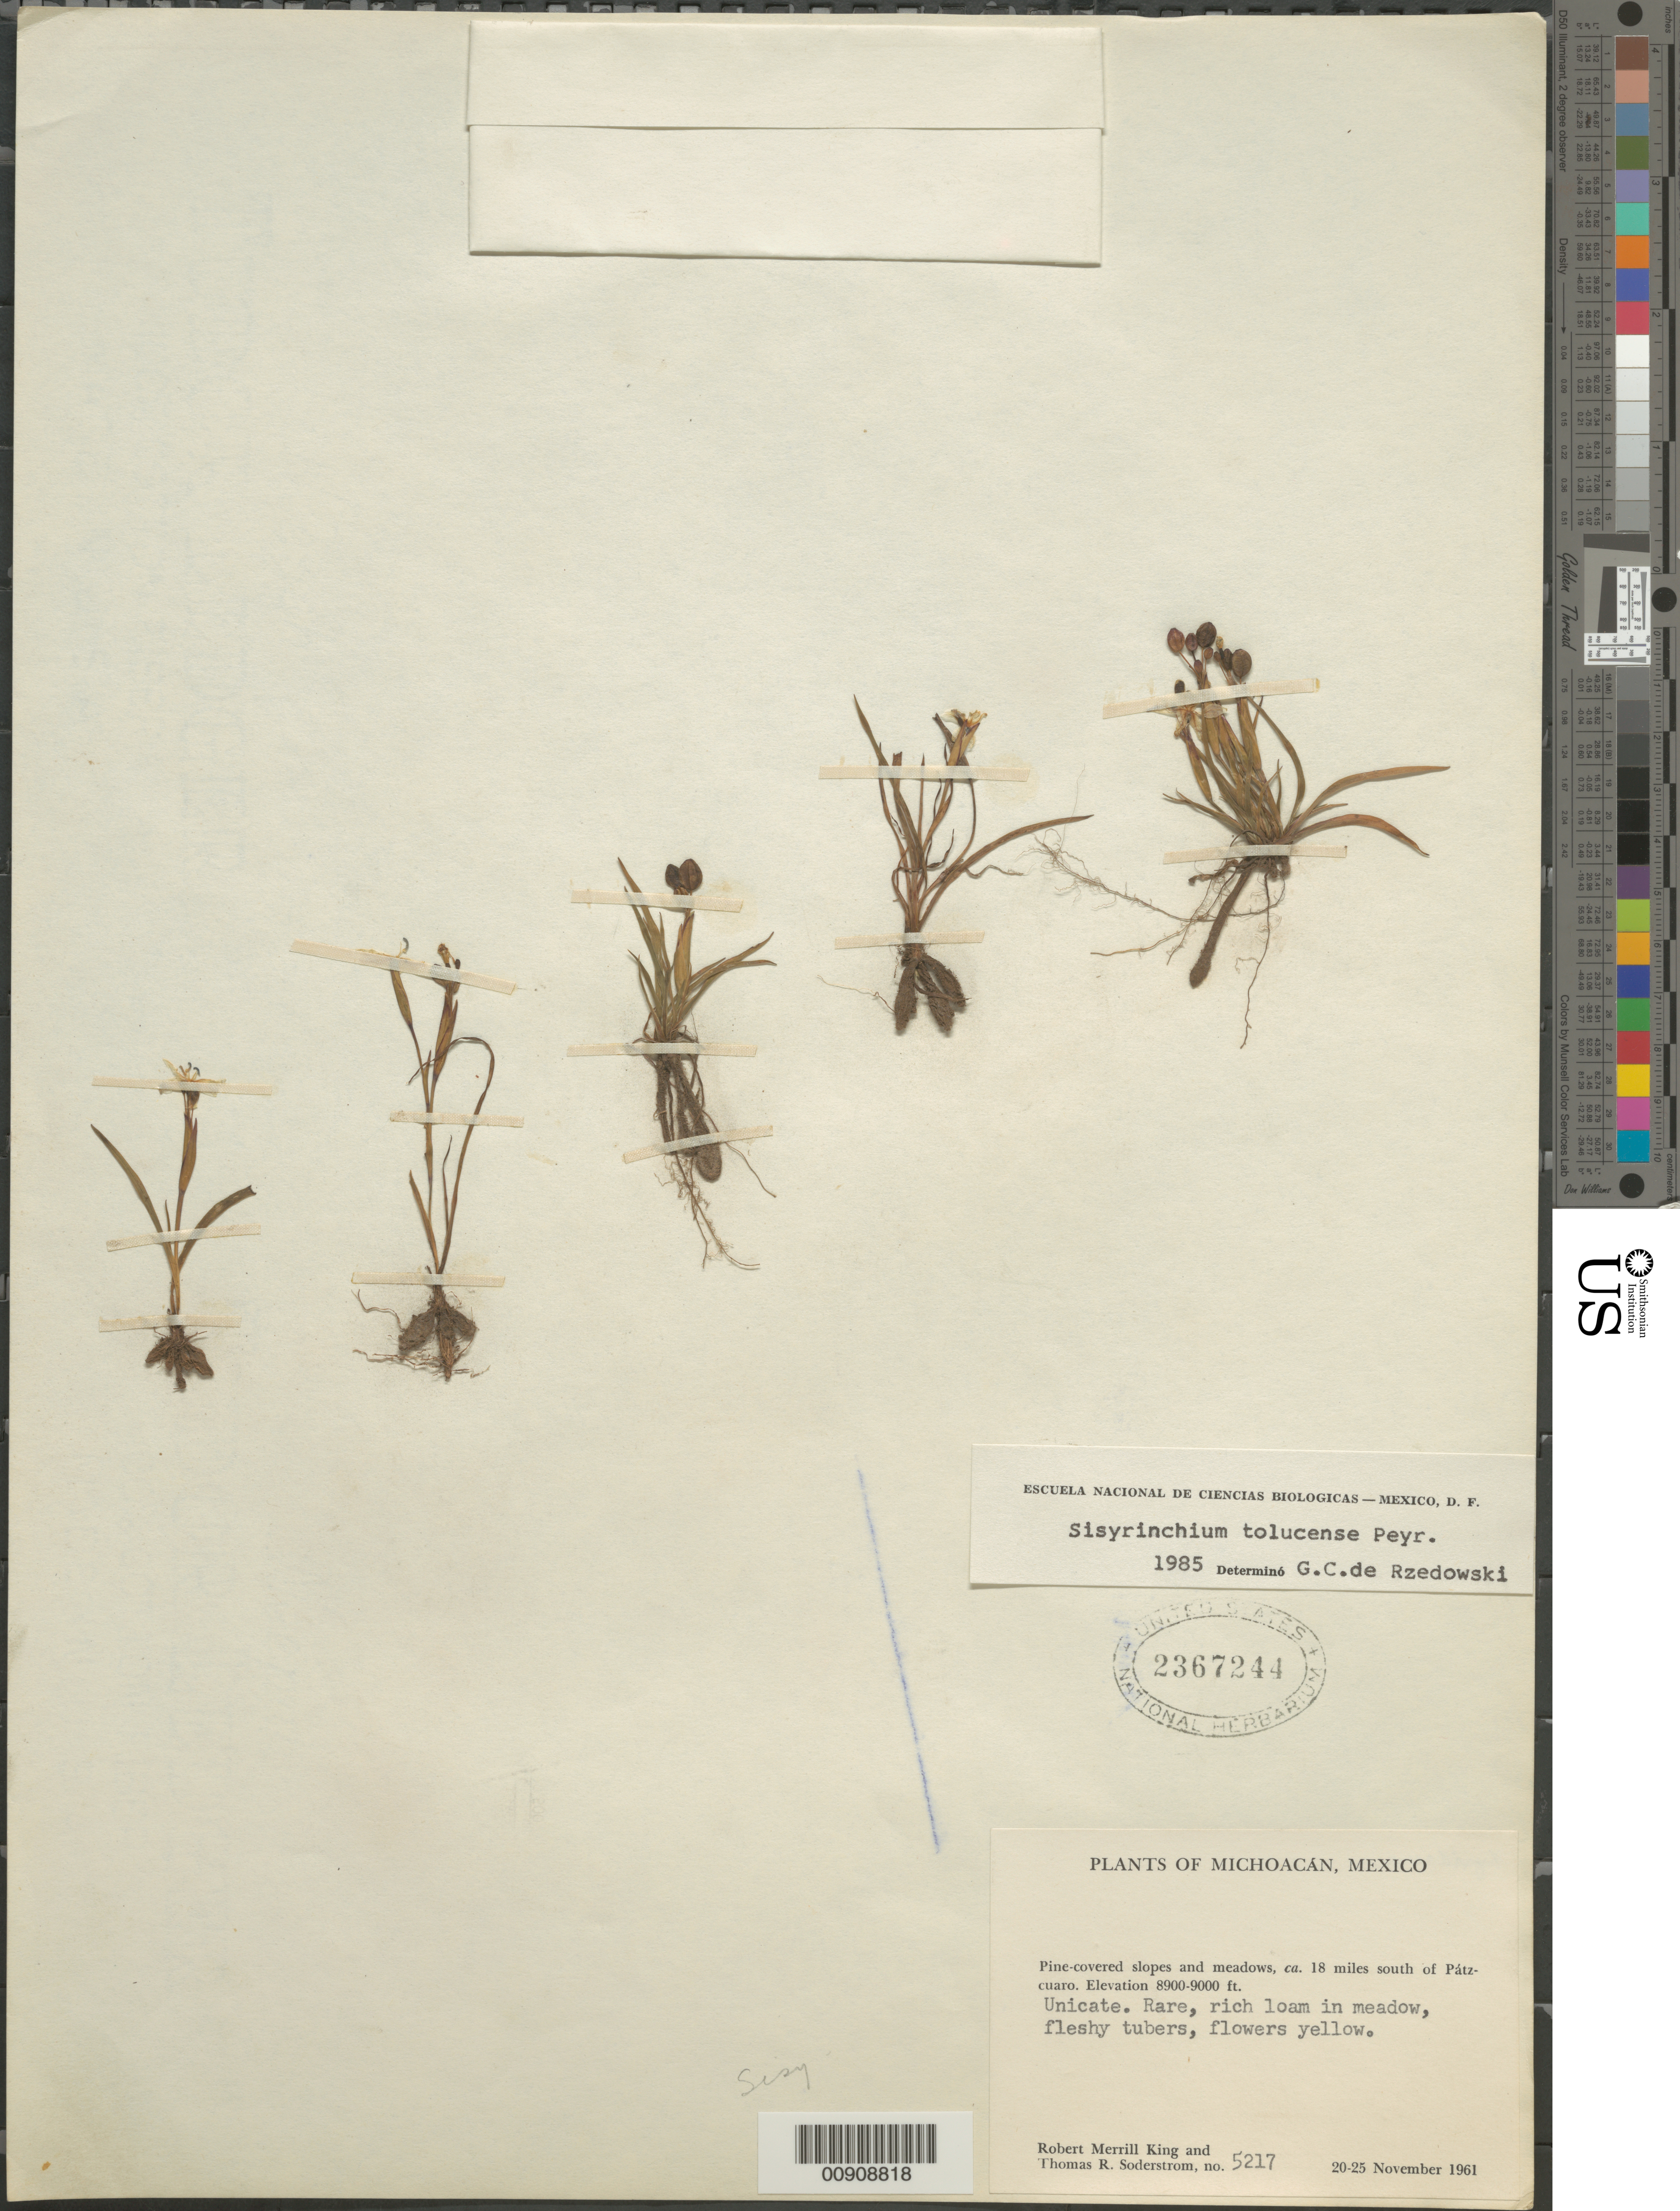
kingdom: Plantae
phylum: Tracheophyta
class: Liliopsida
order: Asparagales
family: Iridaceae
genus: Sisyrinchium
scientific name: Sisyrinchium tolucense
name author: Peyr.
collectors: R. M. King & T. R. Soderstrom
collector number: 5217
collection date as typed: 20 Nov 1961 to 25 Nov 1961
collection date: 1961-11-20/1961-11-25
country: Mexico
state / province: Michoacán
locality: Ca. 18 miles south of Pátzcuaro.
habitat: Pine-covered slopes and meadows. Rich loam in meadow.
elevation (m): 2713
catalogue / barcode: US 2367244